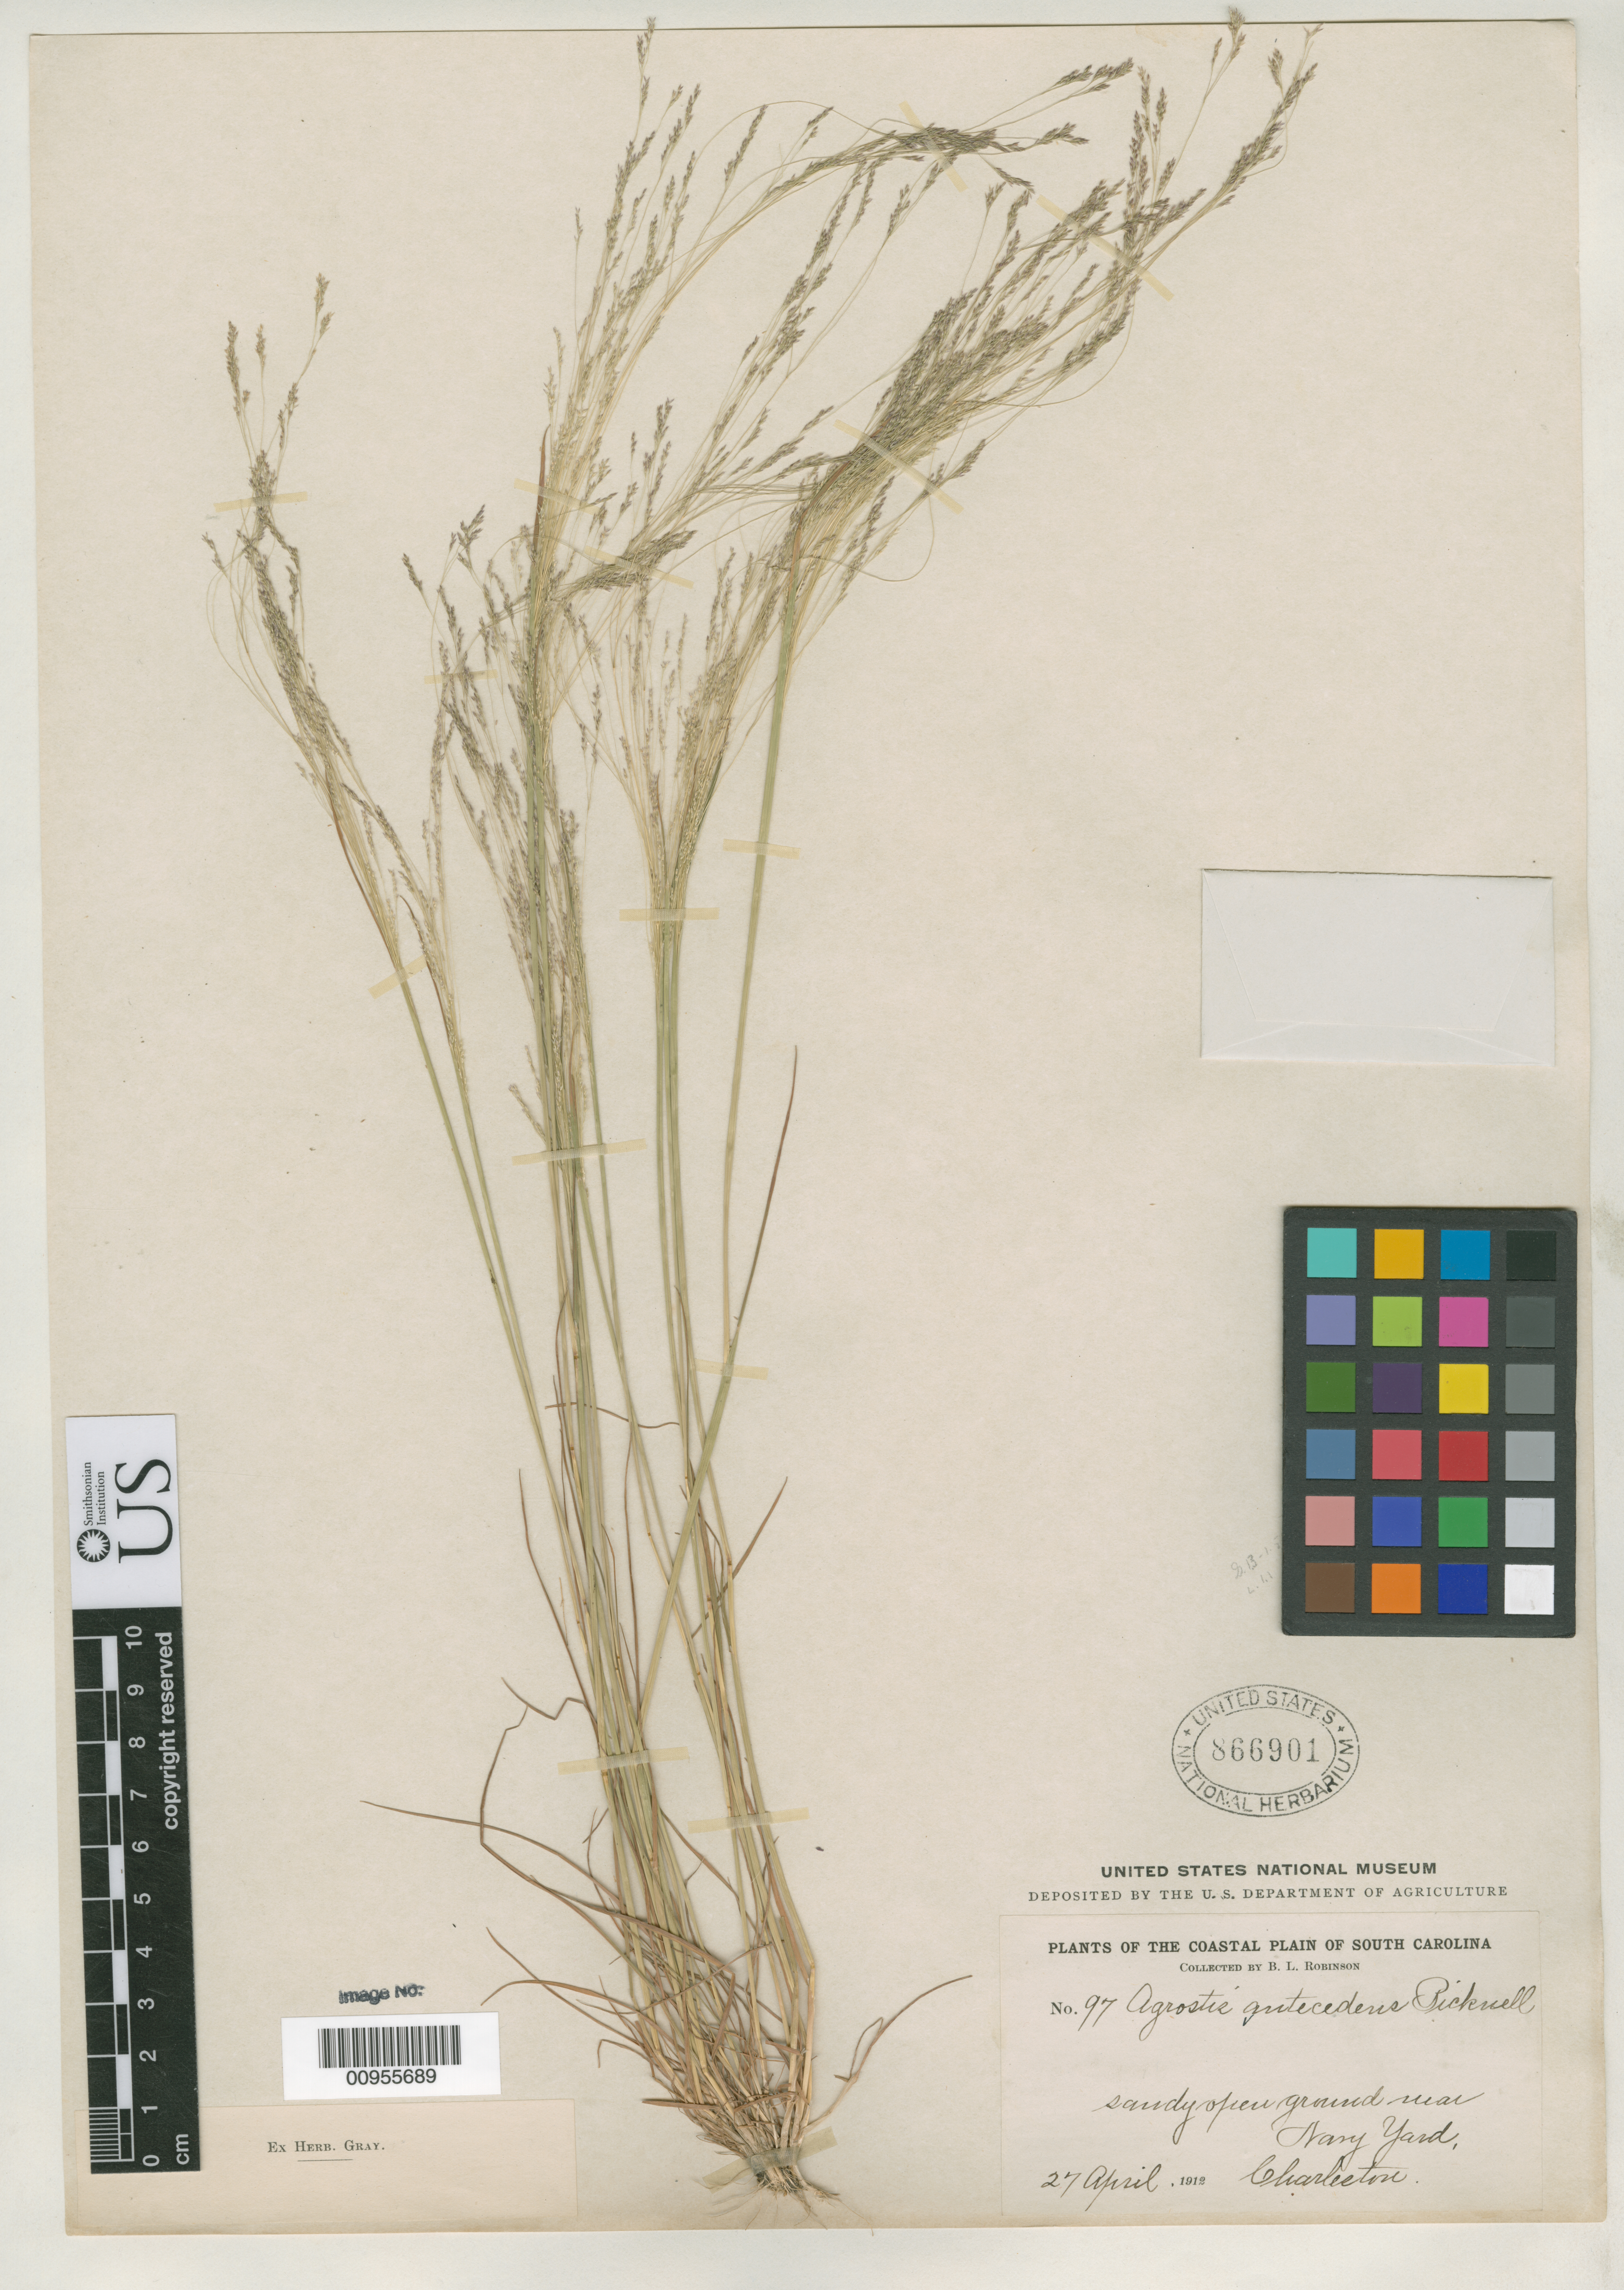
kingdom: Plantae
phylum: Tracheophyta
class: Liliopsida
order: Poales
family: Poaceae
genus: Cornucopiae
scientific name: Cornucopiae hyemalis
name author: Walter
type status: Isoneotype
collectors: B. L. Robinson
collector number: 97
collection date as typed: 27 Apr 1912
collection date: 1912-04-27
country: United States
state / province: South Carolina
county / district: Charleston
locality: Sandy open ground near Navy Yard, Charleston.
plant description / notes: Currently accepted name as cited by Ward (2007).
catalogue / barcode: US 866901